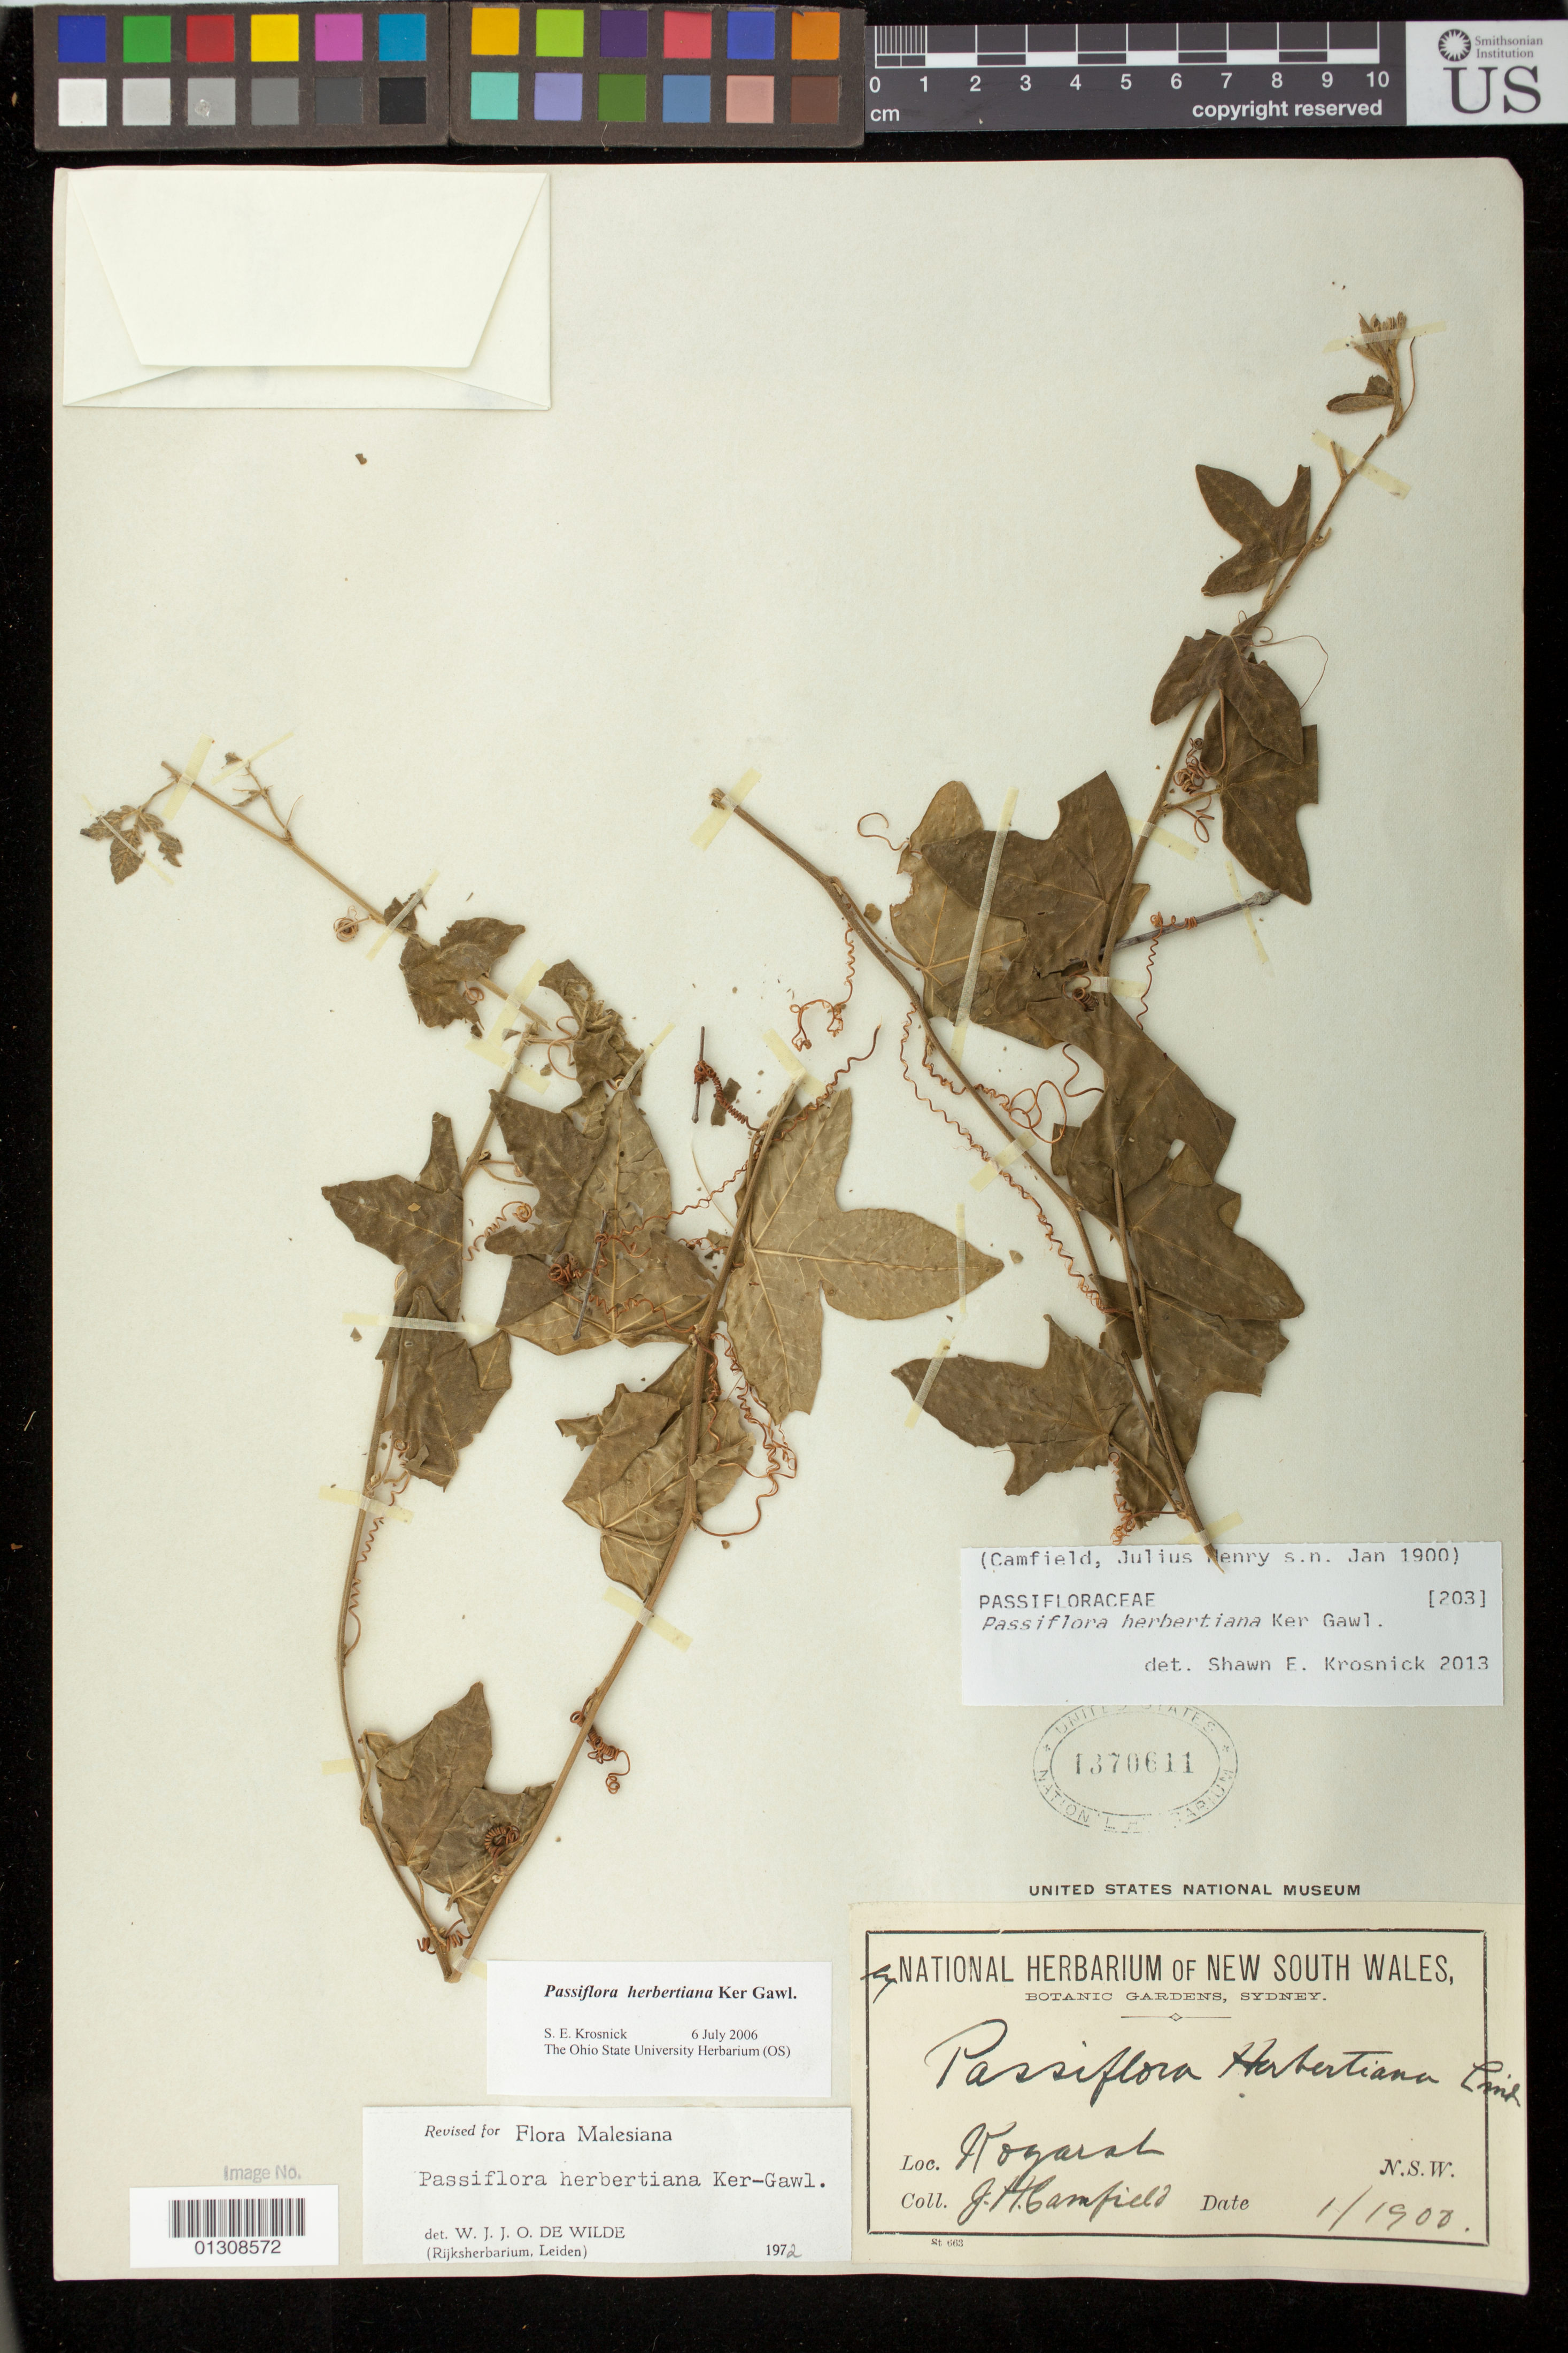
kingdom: Plantae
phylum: Tracheophyta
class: Magnoliopsida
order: Malpighiales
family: Passifloraceae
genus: Passiflora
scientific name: Passiflora hebertiana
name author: Ker Gawl.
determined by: Krosnick, S. E., (OS), Ohio State University Herbarium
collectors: J. Camfield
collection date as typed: Jan 1900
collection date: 1900-01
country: Australia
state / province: New South Wales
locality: Kogarah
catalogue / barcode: US 1370611